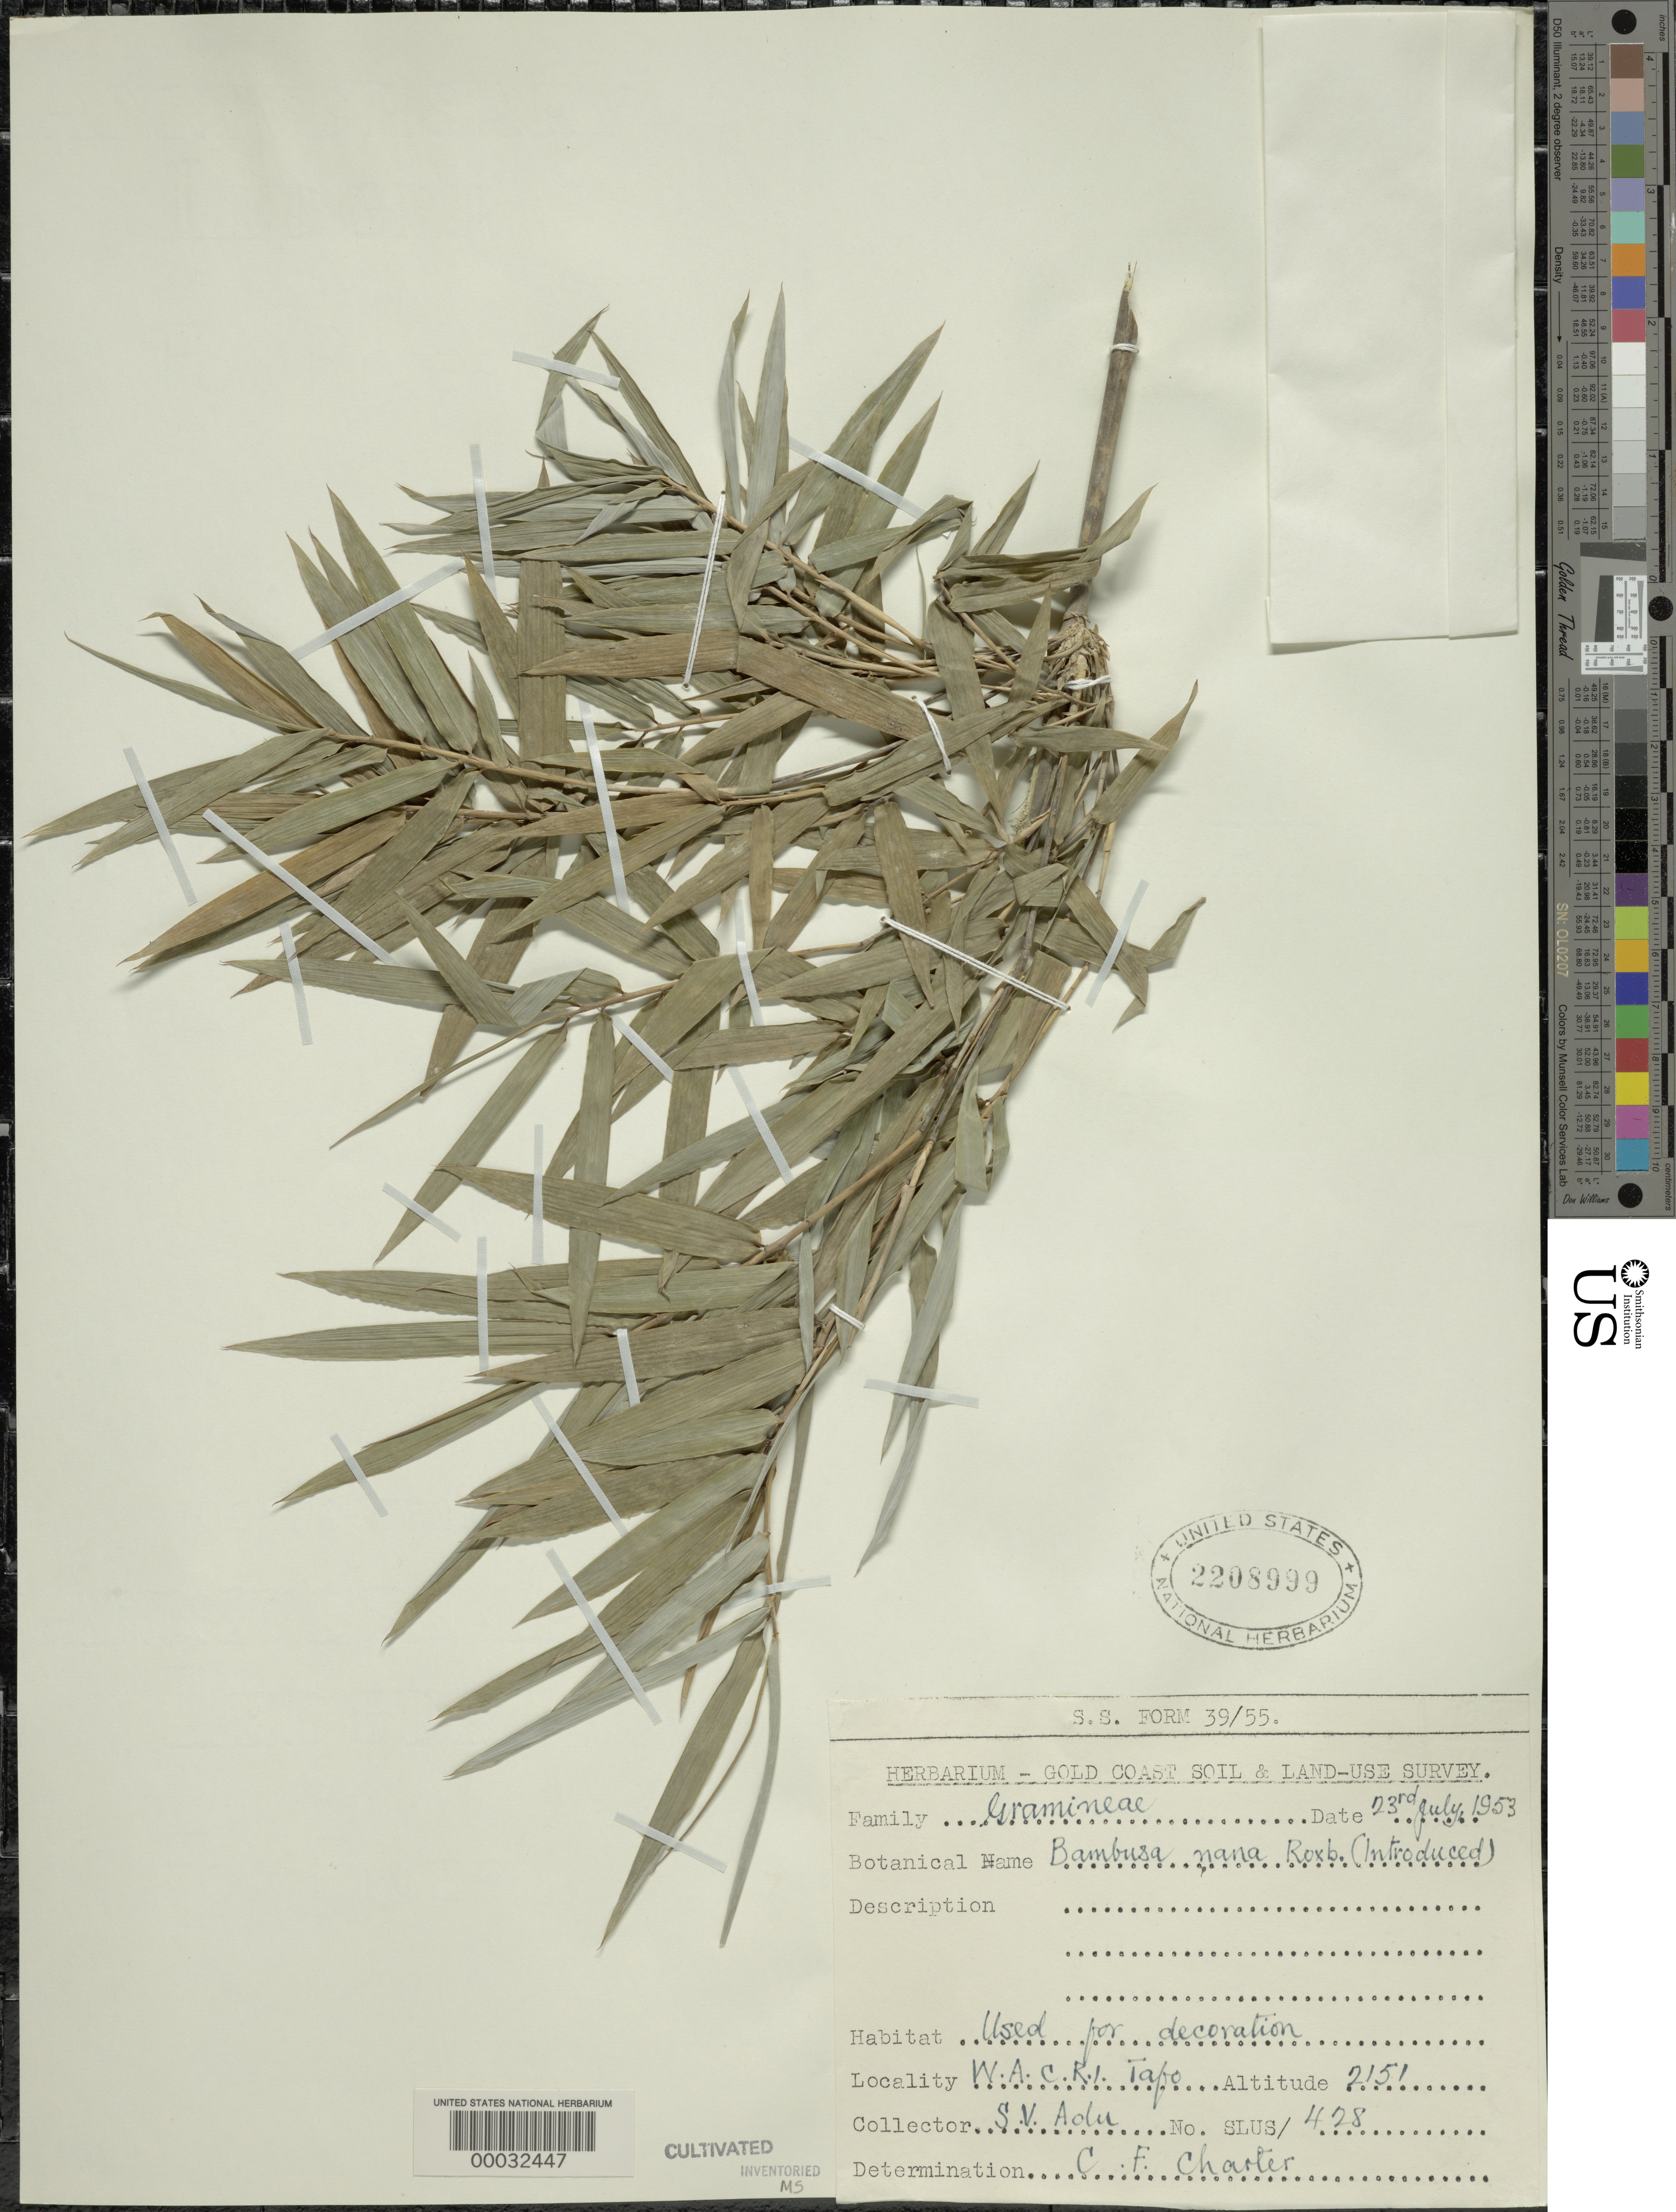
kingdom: Plantae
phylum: Tracheophyta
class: Liliopsida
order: Poales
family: Poaceae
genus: Bambusa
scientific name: Bambusa multiplex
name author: (Lour.) Raeusch. ex Schult. & Schult. f.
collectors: S. V. Adu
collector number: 428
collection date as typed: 23 Jul 1953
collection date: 1953-07-23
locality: W.a.c.r.i. tafo, gold coast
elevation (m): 2151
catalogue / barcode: US 2208999